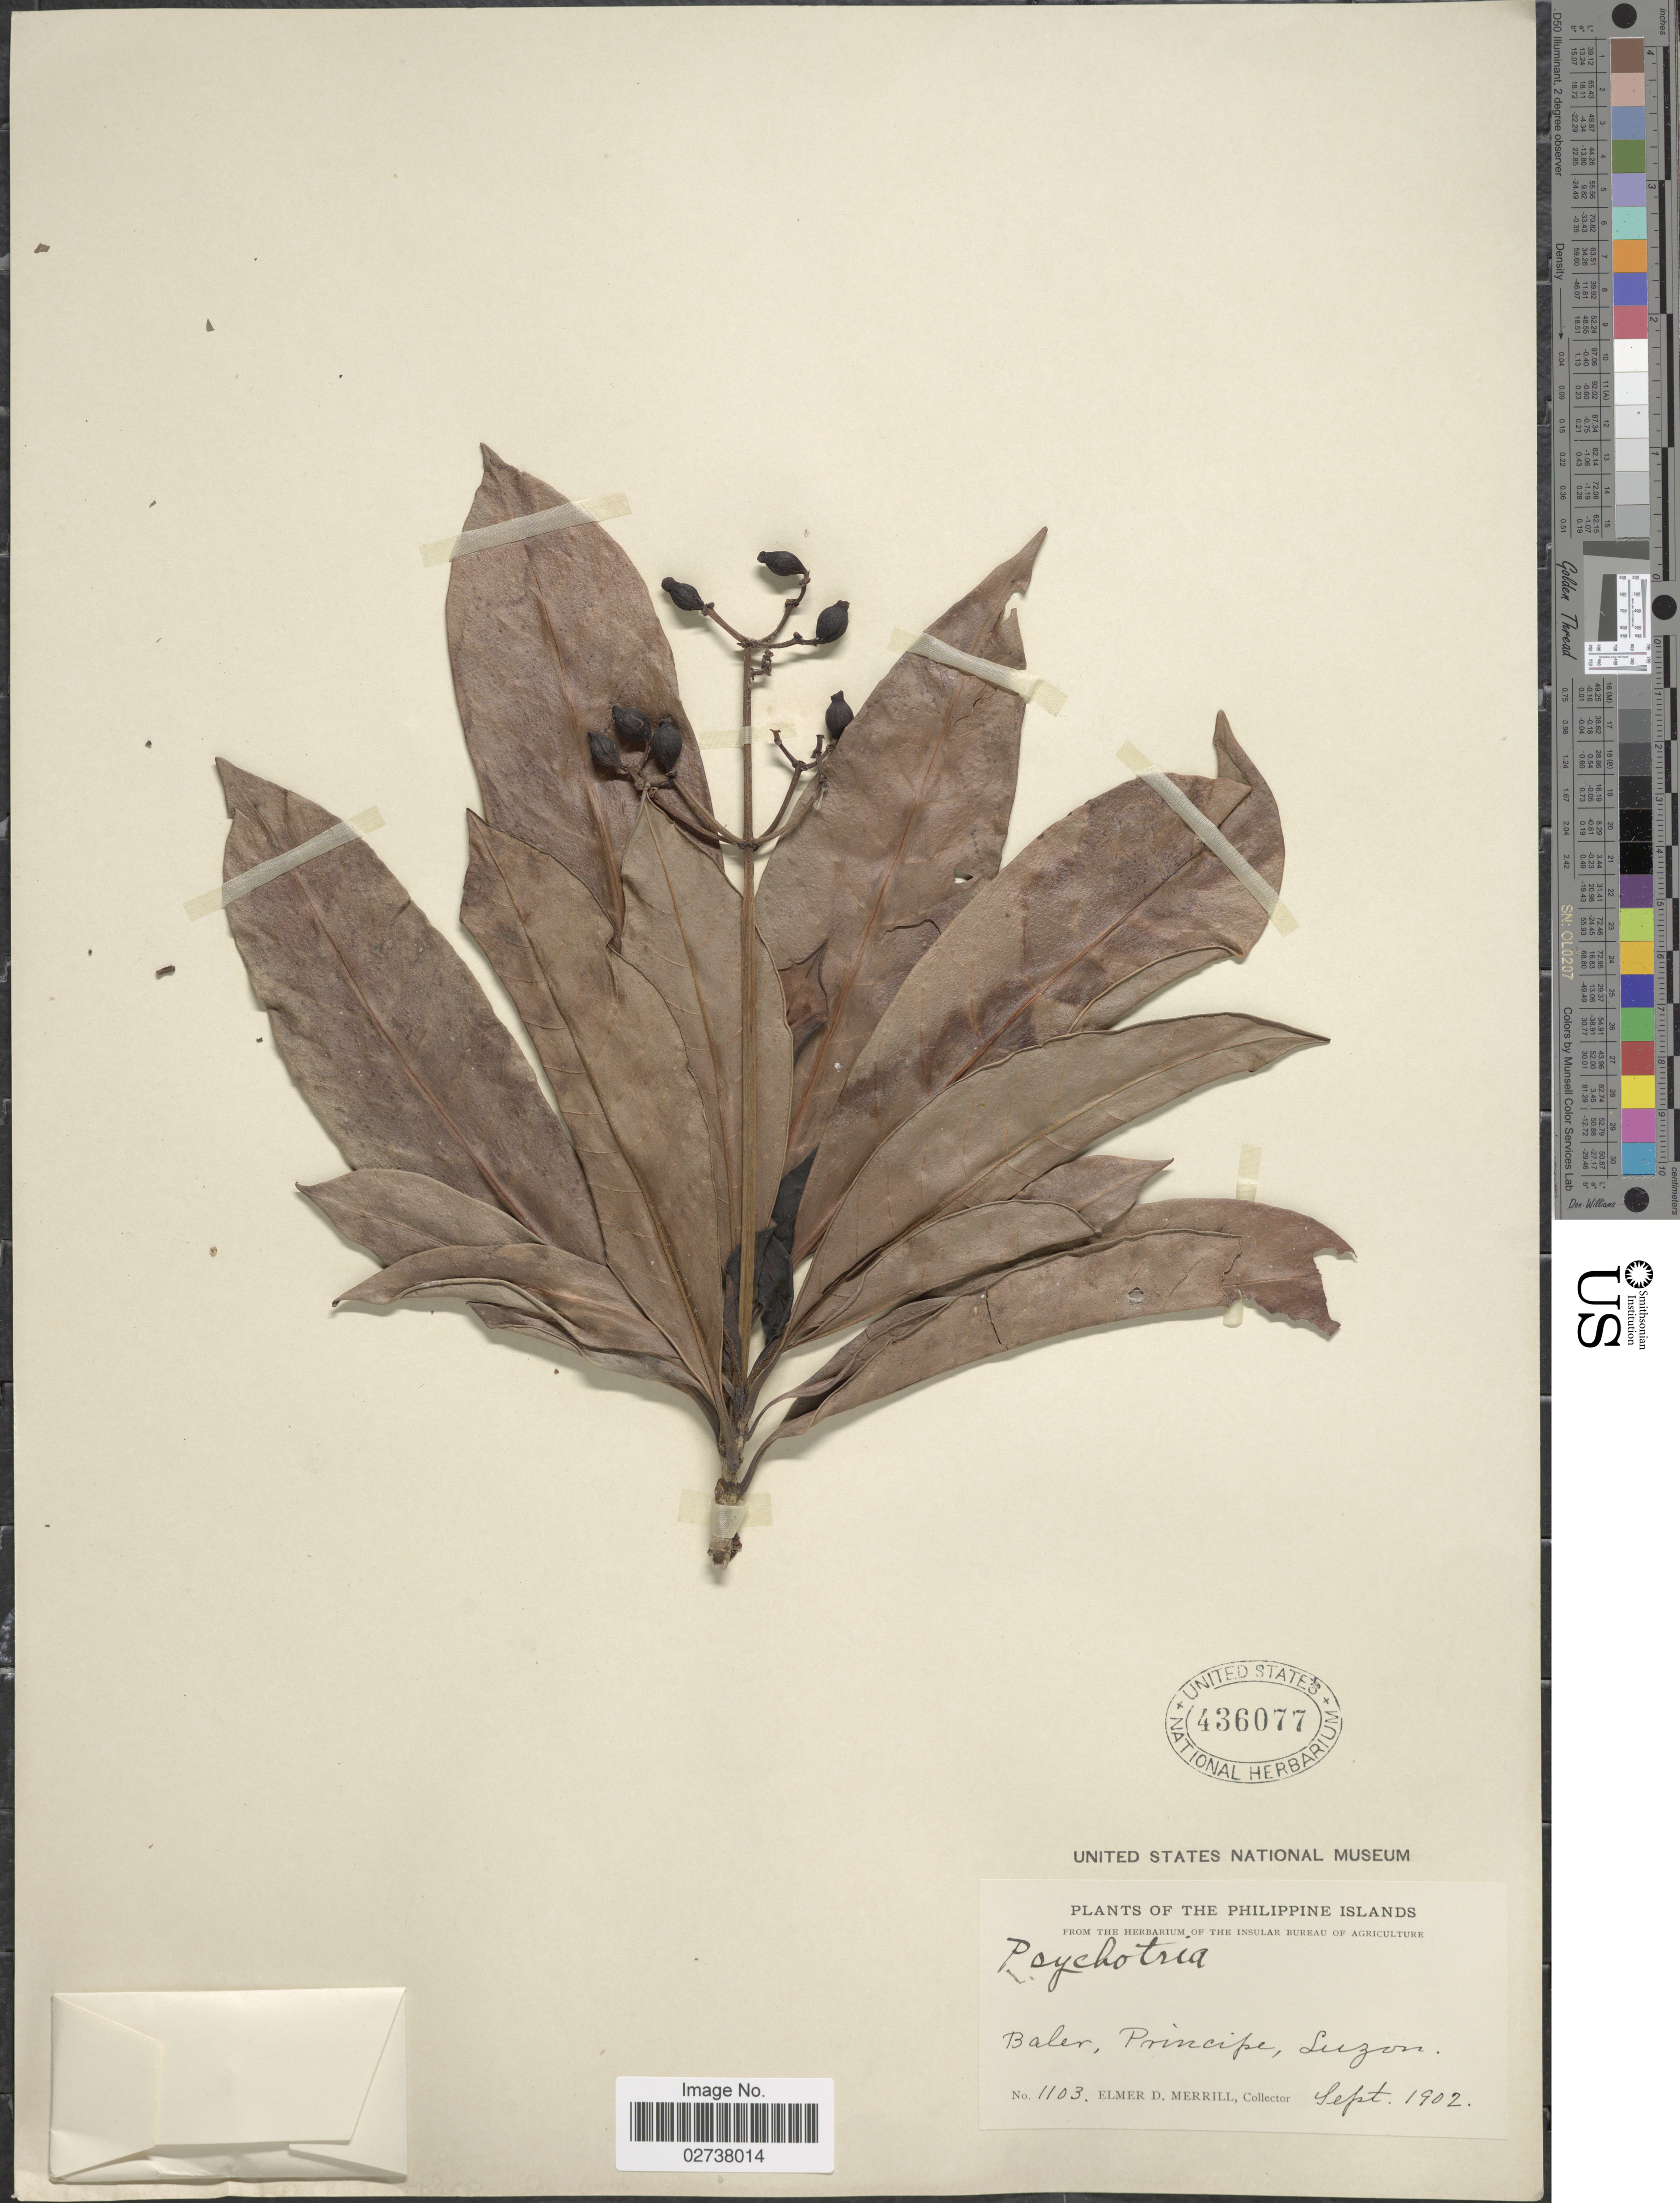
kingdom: Plantae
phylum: Tracheophyta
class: Magnoliopsida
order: Gentianales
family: Rubiaceae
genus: Psychotria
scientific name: Psychotria sp.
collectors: E. D. Merrill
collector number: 1103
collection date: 1902-09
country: Philippines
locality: Baler, Principe, Luzon.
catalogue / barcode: US 436077